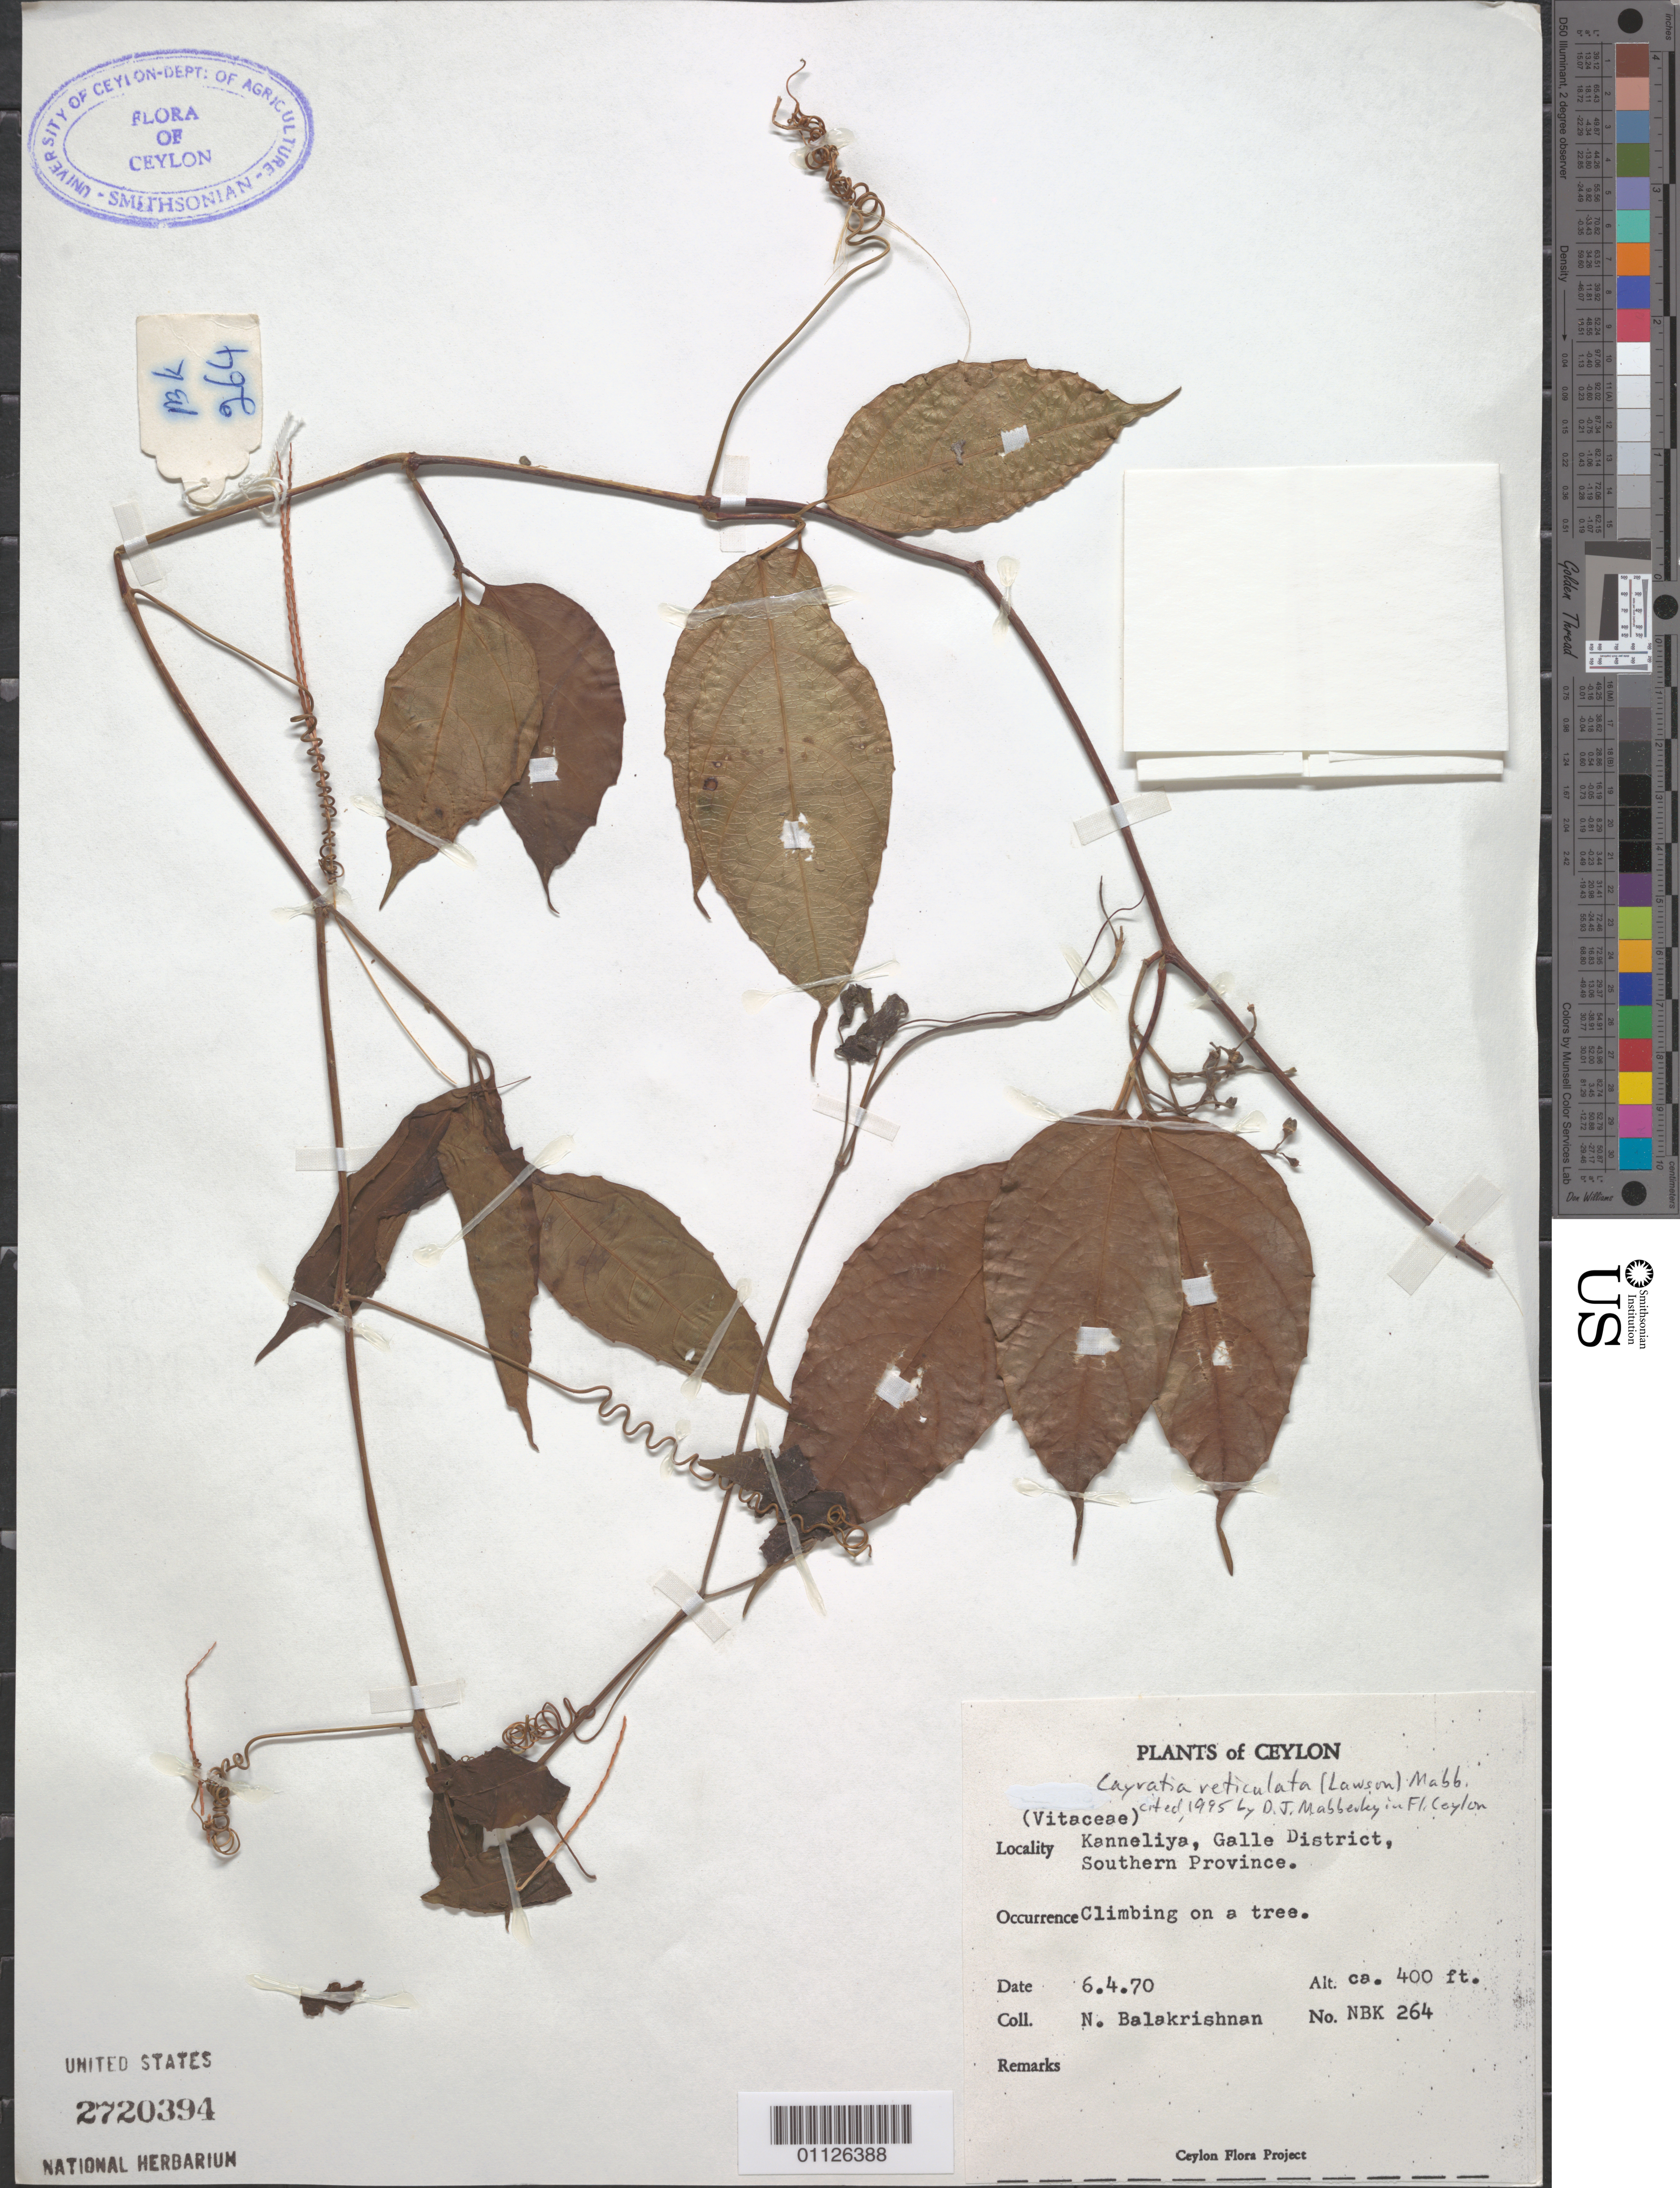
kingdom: Plantae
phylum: Tracheophyta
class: Magnoliopsida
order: Vitales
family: Vitaceae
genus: Cayratia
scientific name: Cayratia reticulata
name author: (M.A. Lawson) Mabb.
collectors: N. P. Balakrishnan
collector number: NBK 264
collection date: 1970-04-06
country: Sri Lanka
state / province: Southern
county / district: Galle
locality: Kanneliya.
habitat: Climbing on a tree.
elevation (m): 122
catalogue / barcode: US 2720394